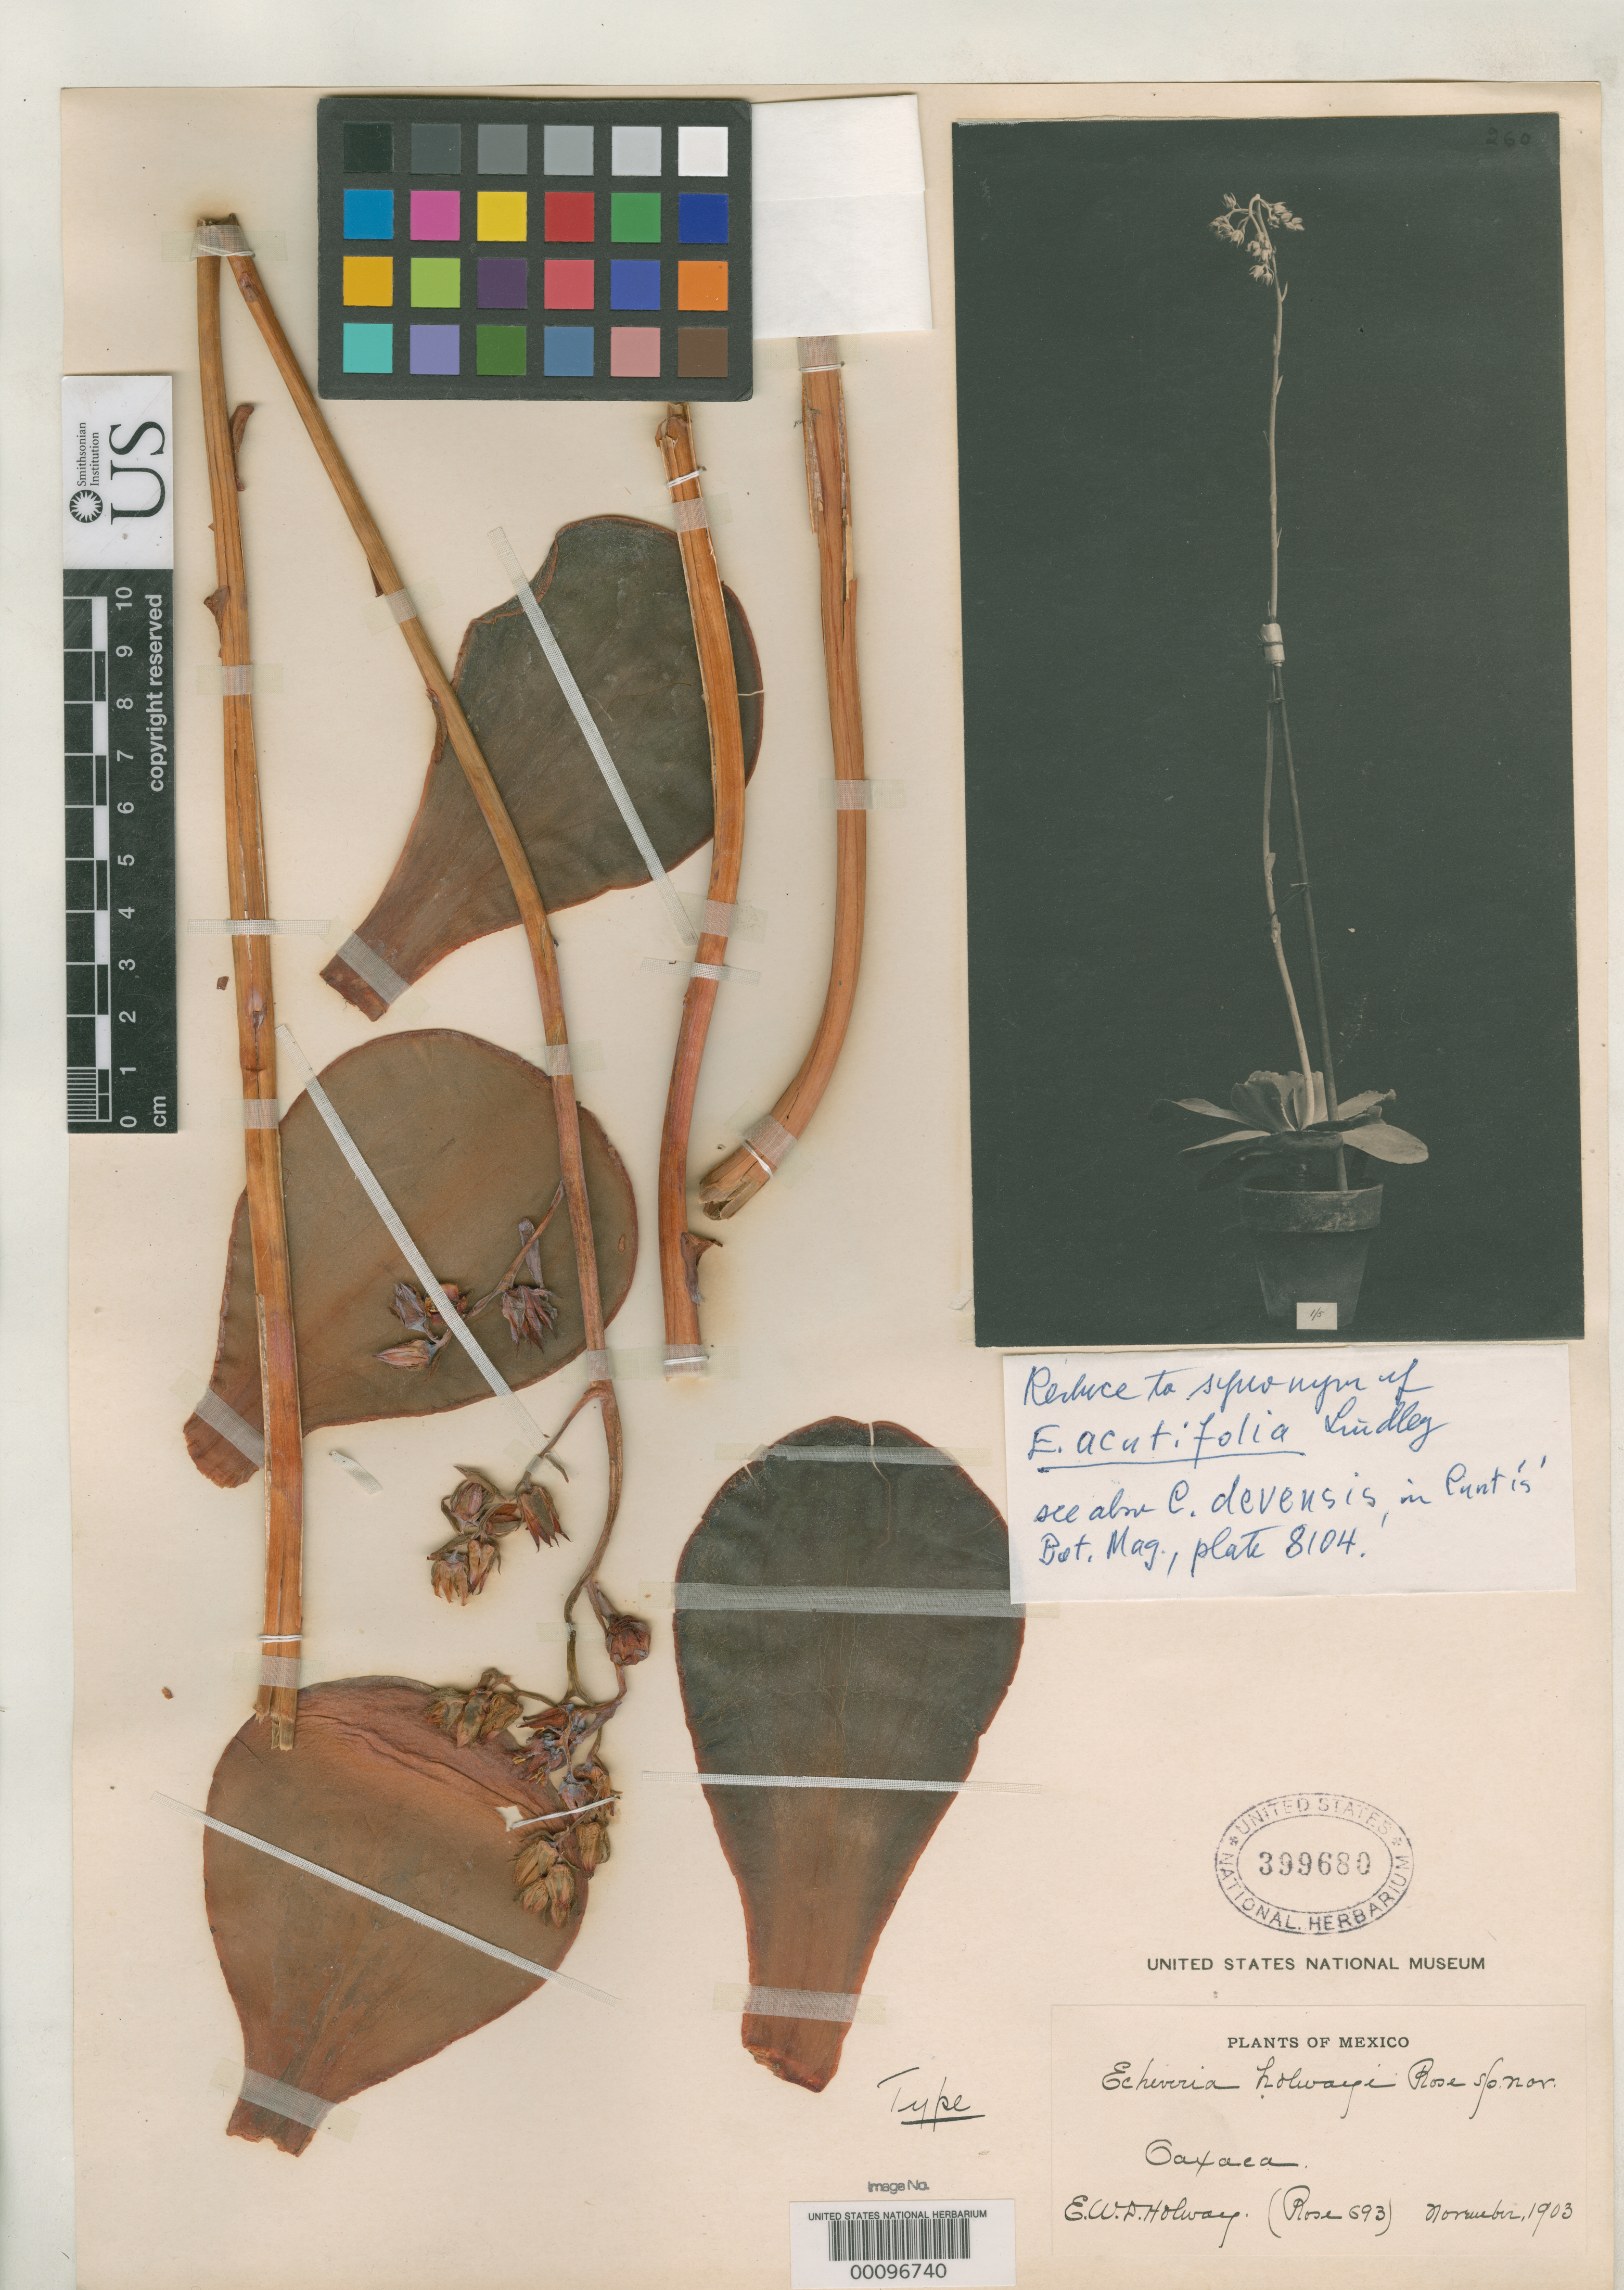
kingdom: Plantae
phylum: Tracheophyta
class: Magnoliopsida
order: Saxifragales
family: Crassulaceae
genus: Echeveria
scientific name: Echeveria holwayi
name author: Rose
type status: Holotype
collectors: E. W. D. Holway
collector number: Rose 693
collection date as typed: Nov 1903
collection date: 1903-11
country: Mexico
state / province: Oaxaca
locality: Near Oaxaca.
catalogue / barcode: US 399680